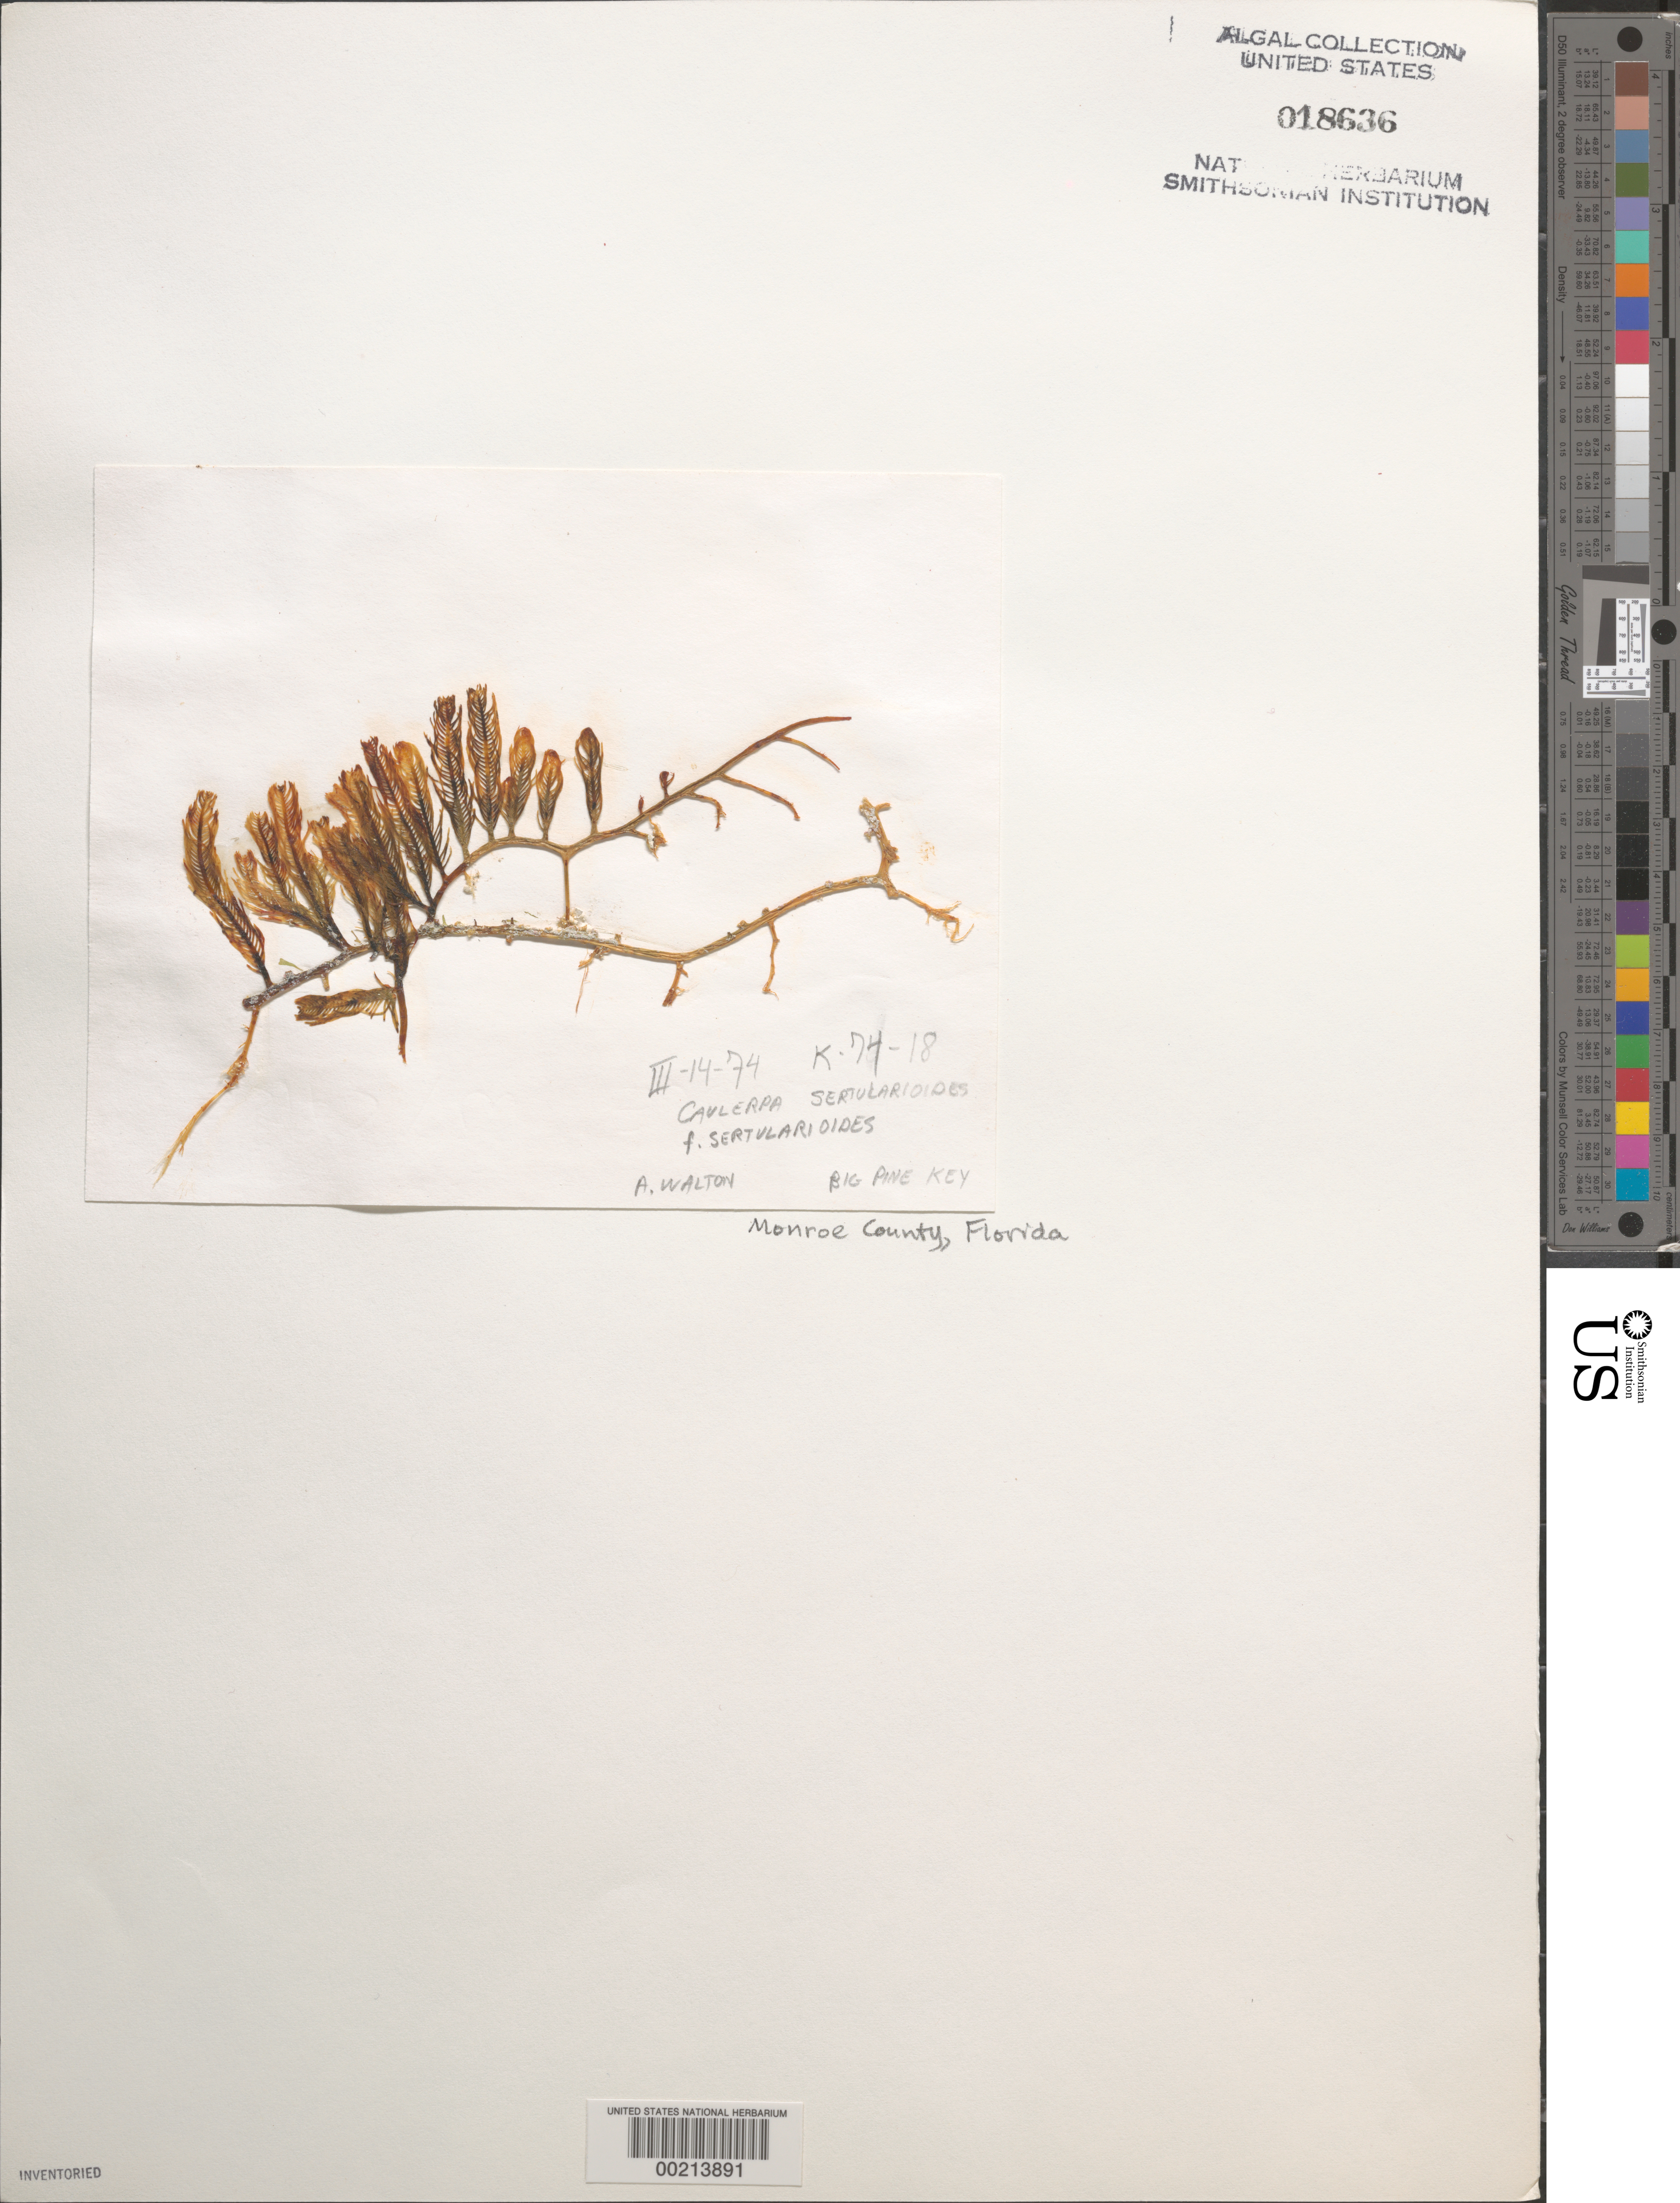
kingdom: Plantae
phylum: Chlorophyta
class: Ulvophyceae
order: Bryopsidales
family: Caulerpaceae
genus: Caulerpa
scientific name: Caulerpa sertularioides f. sertularioides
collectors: A. Walton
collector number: K-74-18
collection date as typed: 14 Mar 1974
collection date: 1974-03-14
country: United States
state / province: Florida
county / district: Monroe County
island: Big Pine Key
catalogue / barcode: US 18636